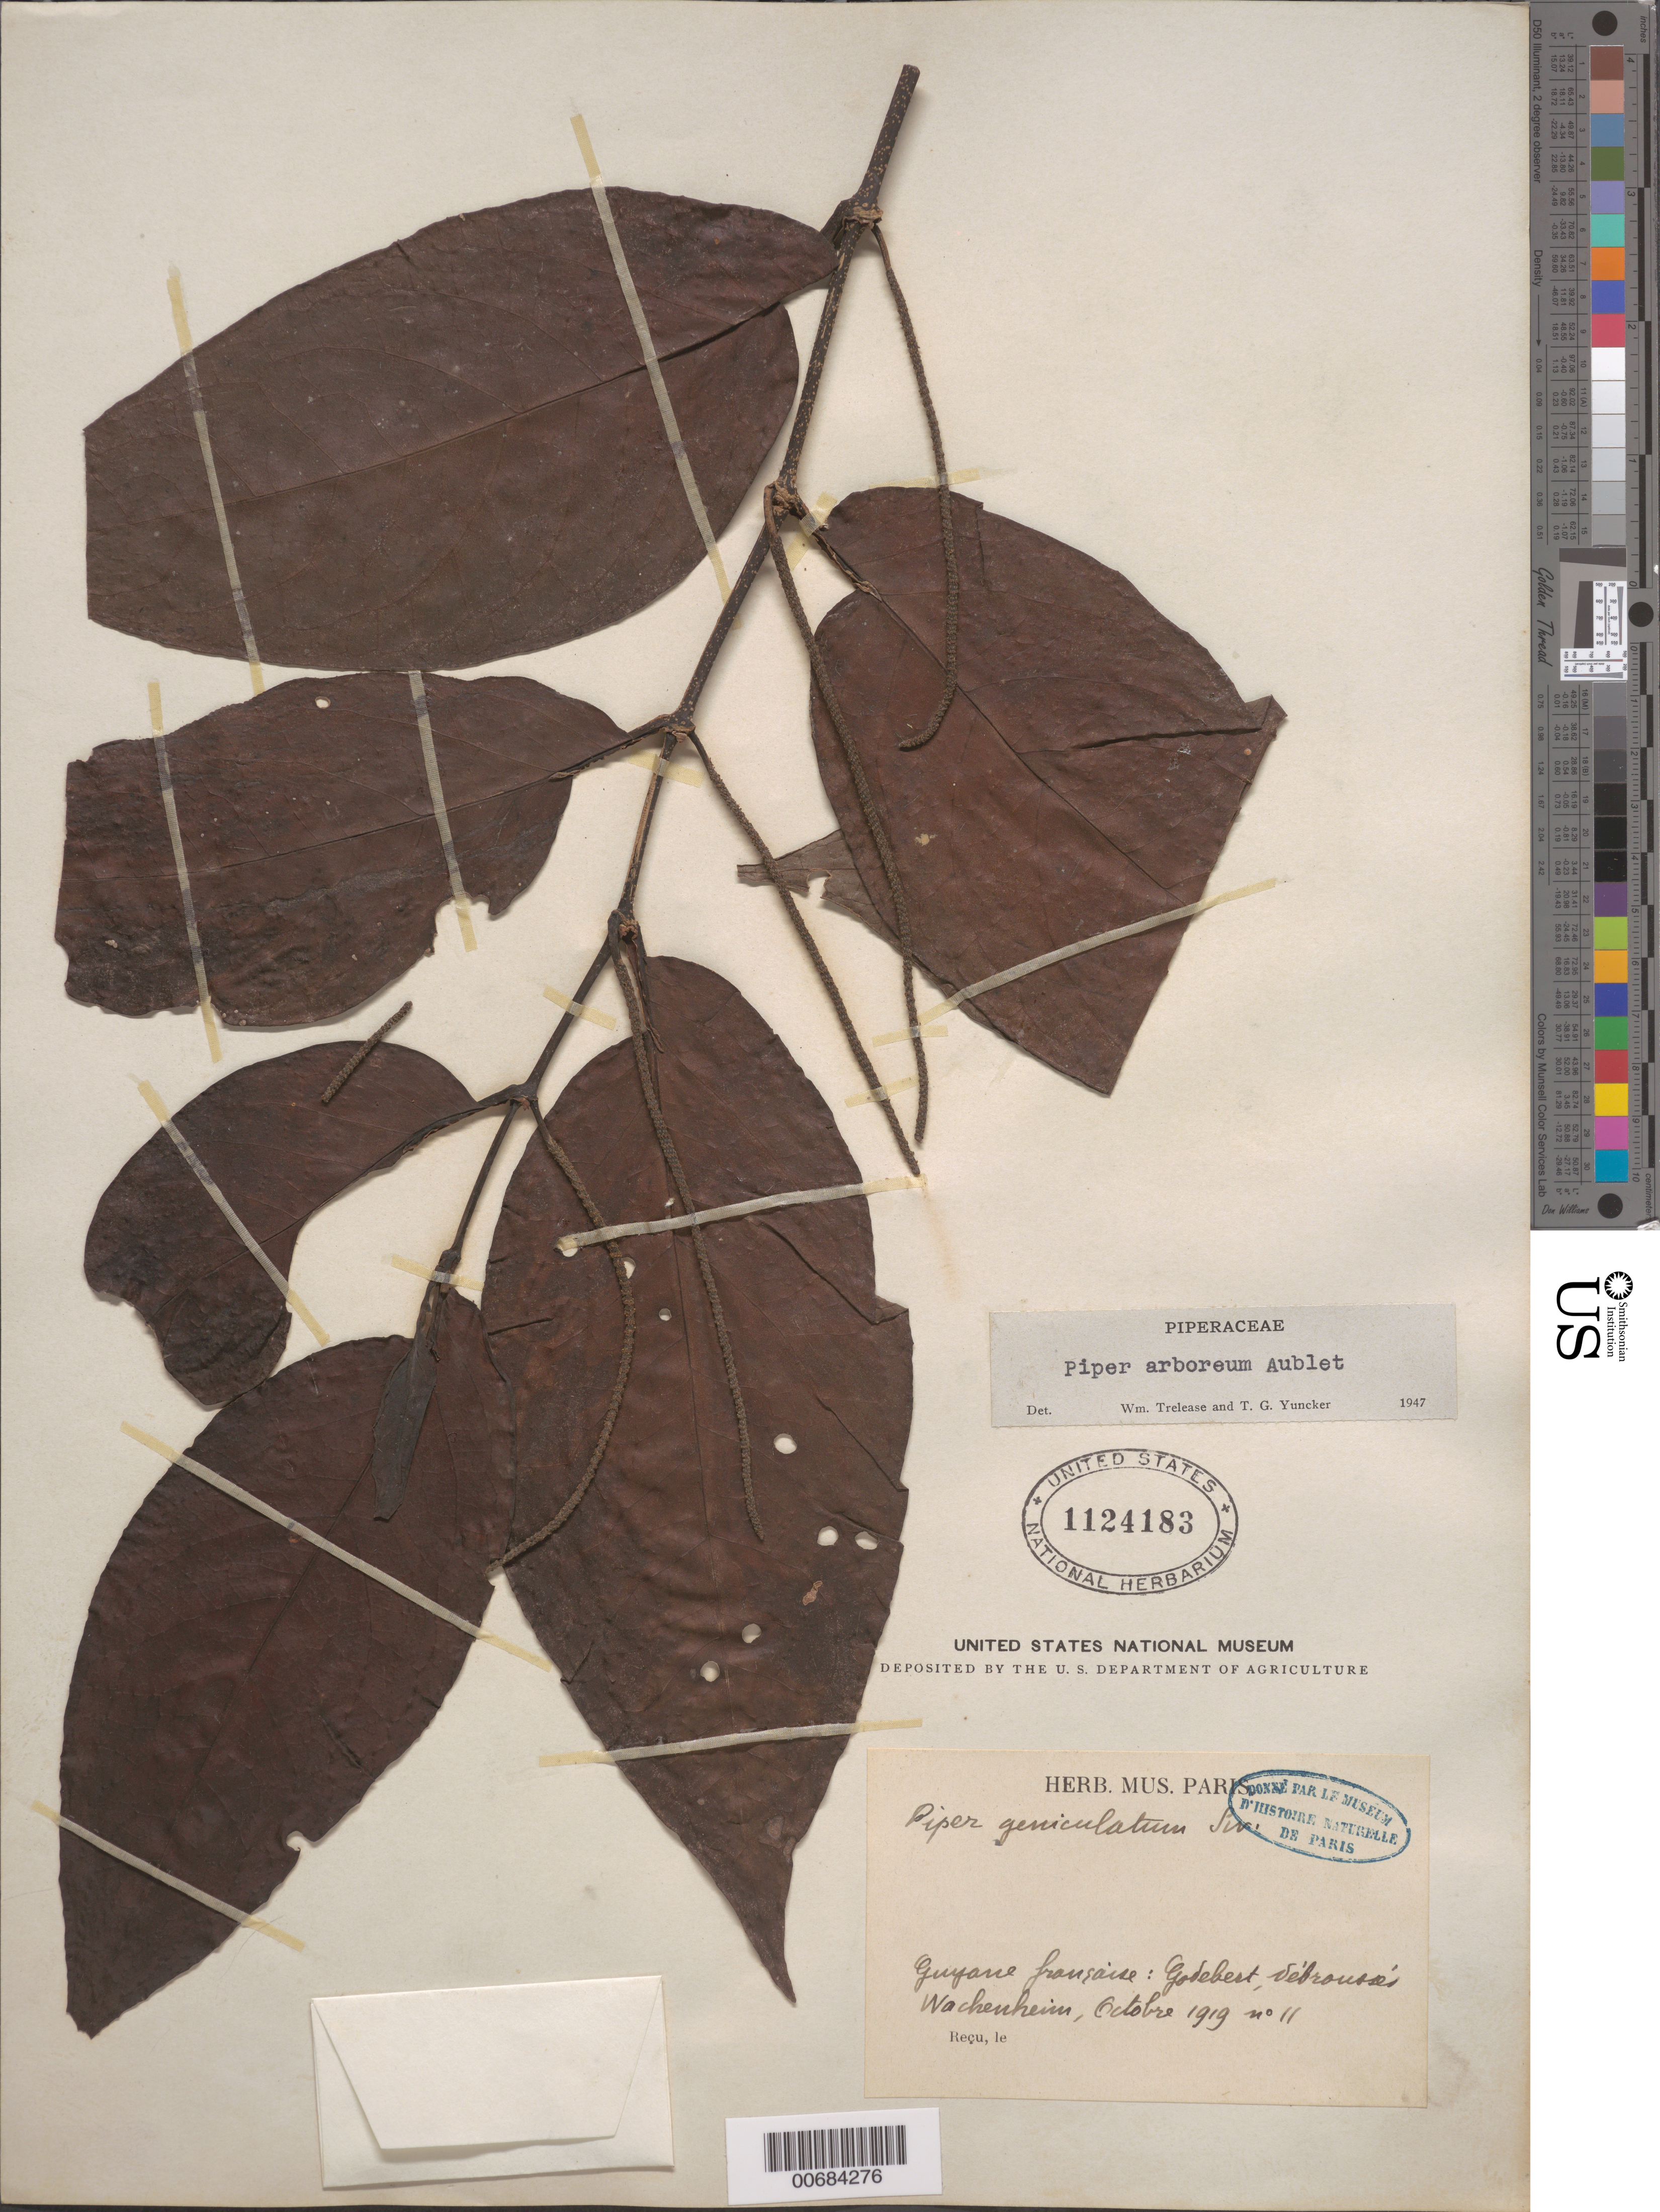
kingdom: Plantae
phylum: Tracheophyta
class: Magnoliopsida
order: Piperales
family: Piperaceae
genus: Piper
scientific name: Piper arboreum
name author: Aubl.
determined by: Trelease, W.; Yuncker, T. G.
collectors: G. Wachenheim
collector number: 11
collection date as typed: Oct-19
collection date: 1919-10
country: French Guiana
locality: Godebert, Débroussés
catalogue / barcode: US 1124183